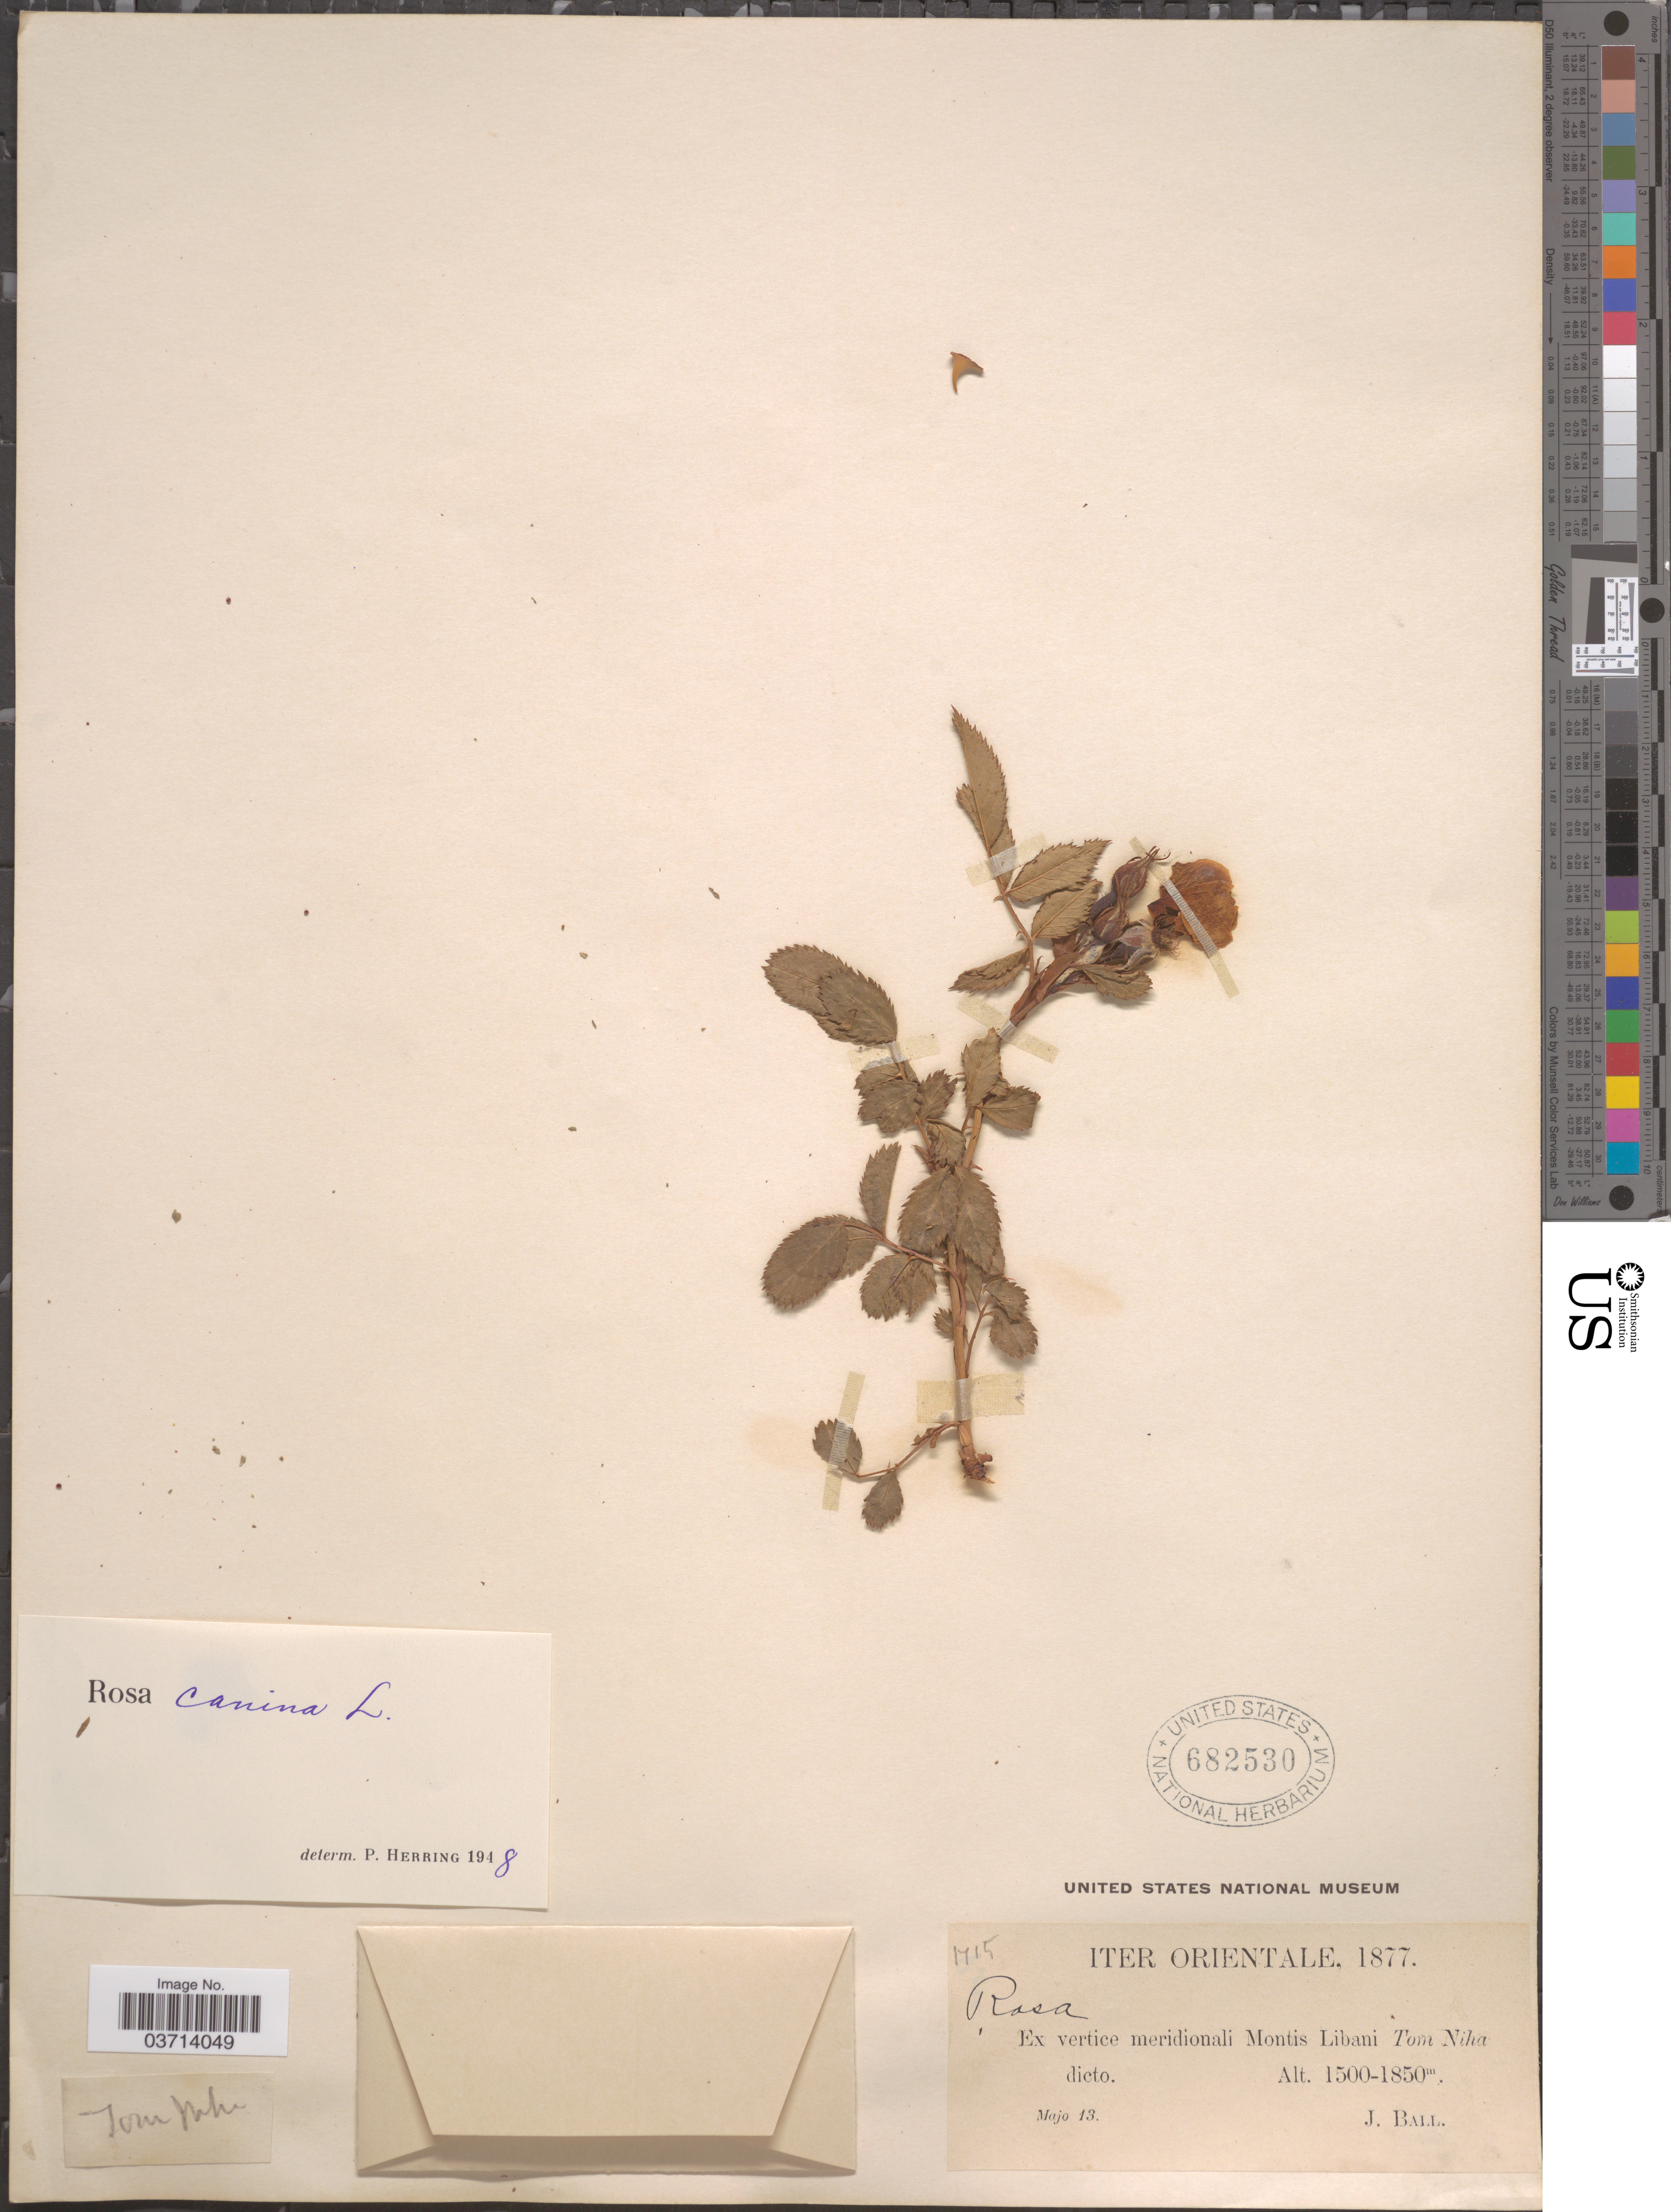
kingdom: Plantae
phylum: Tracheophyta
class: Magnoliopsida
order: Rosales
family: Rosaceae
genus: Rosa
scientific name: Rosa canina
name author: L.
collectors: J. Ball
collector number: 1715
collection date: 1877-05-13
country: Lebanon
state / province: Mont-Liban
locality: Orientale. Ex vertice meridionali Montis Libani Tom Niha dicto.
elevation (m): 1500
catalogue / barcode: US 682530